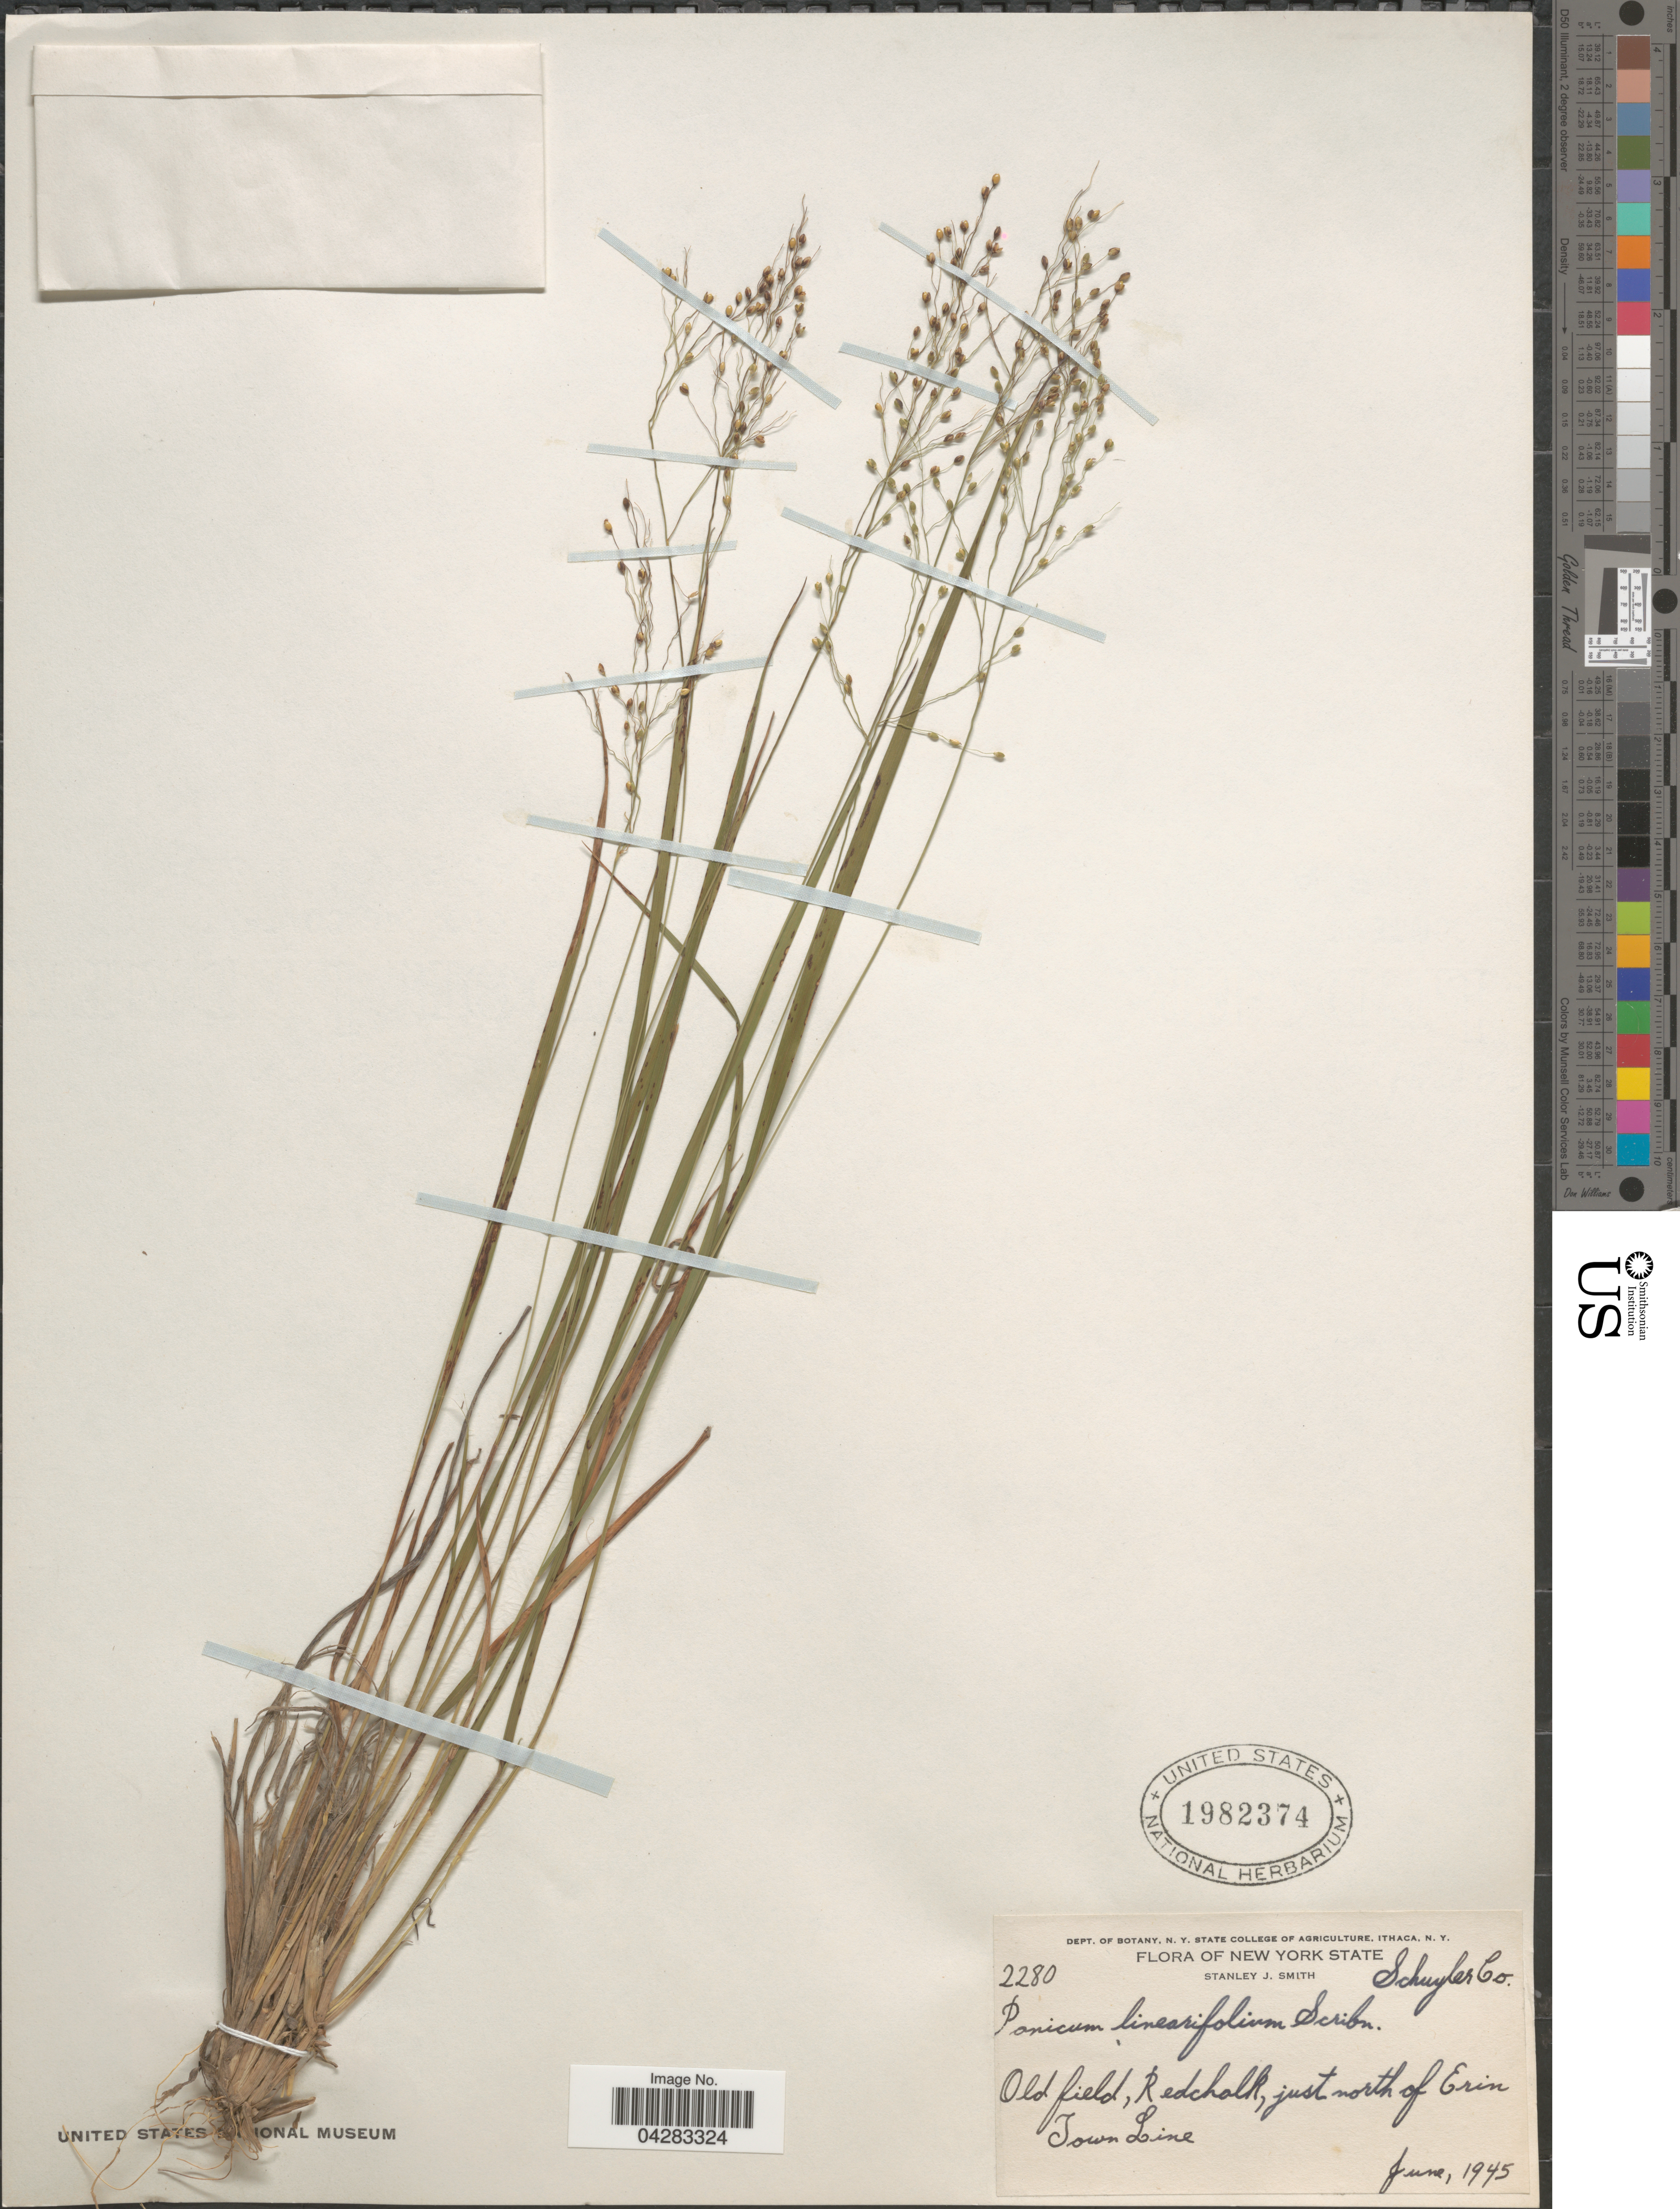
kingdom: Plantae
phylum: Tracheophyta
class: Liliopsida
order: Poales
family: Poaceae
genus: Dichanthelium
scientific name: Dichanthelium linearifolium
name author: (Scribn.) Gould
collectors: S. Smith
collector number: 2280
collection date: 1945-06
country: United States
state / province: New York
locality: Schuyler Co. Old field, Redchalk, just north of Erin Town Line.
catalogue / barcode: US 1982374